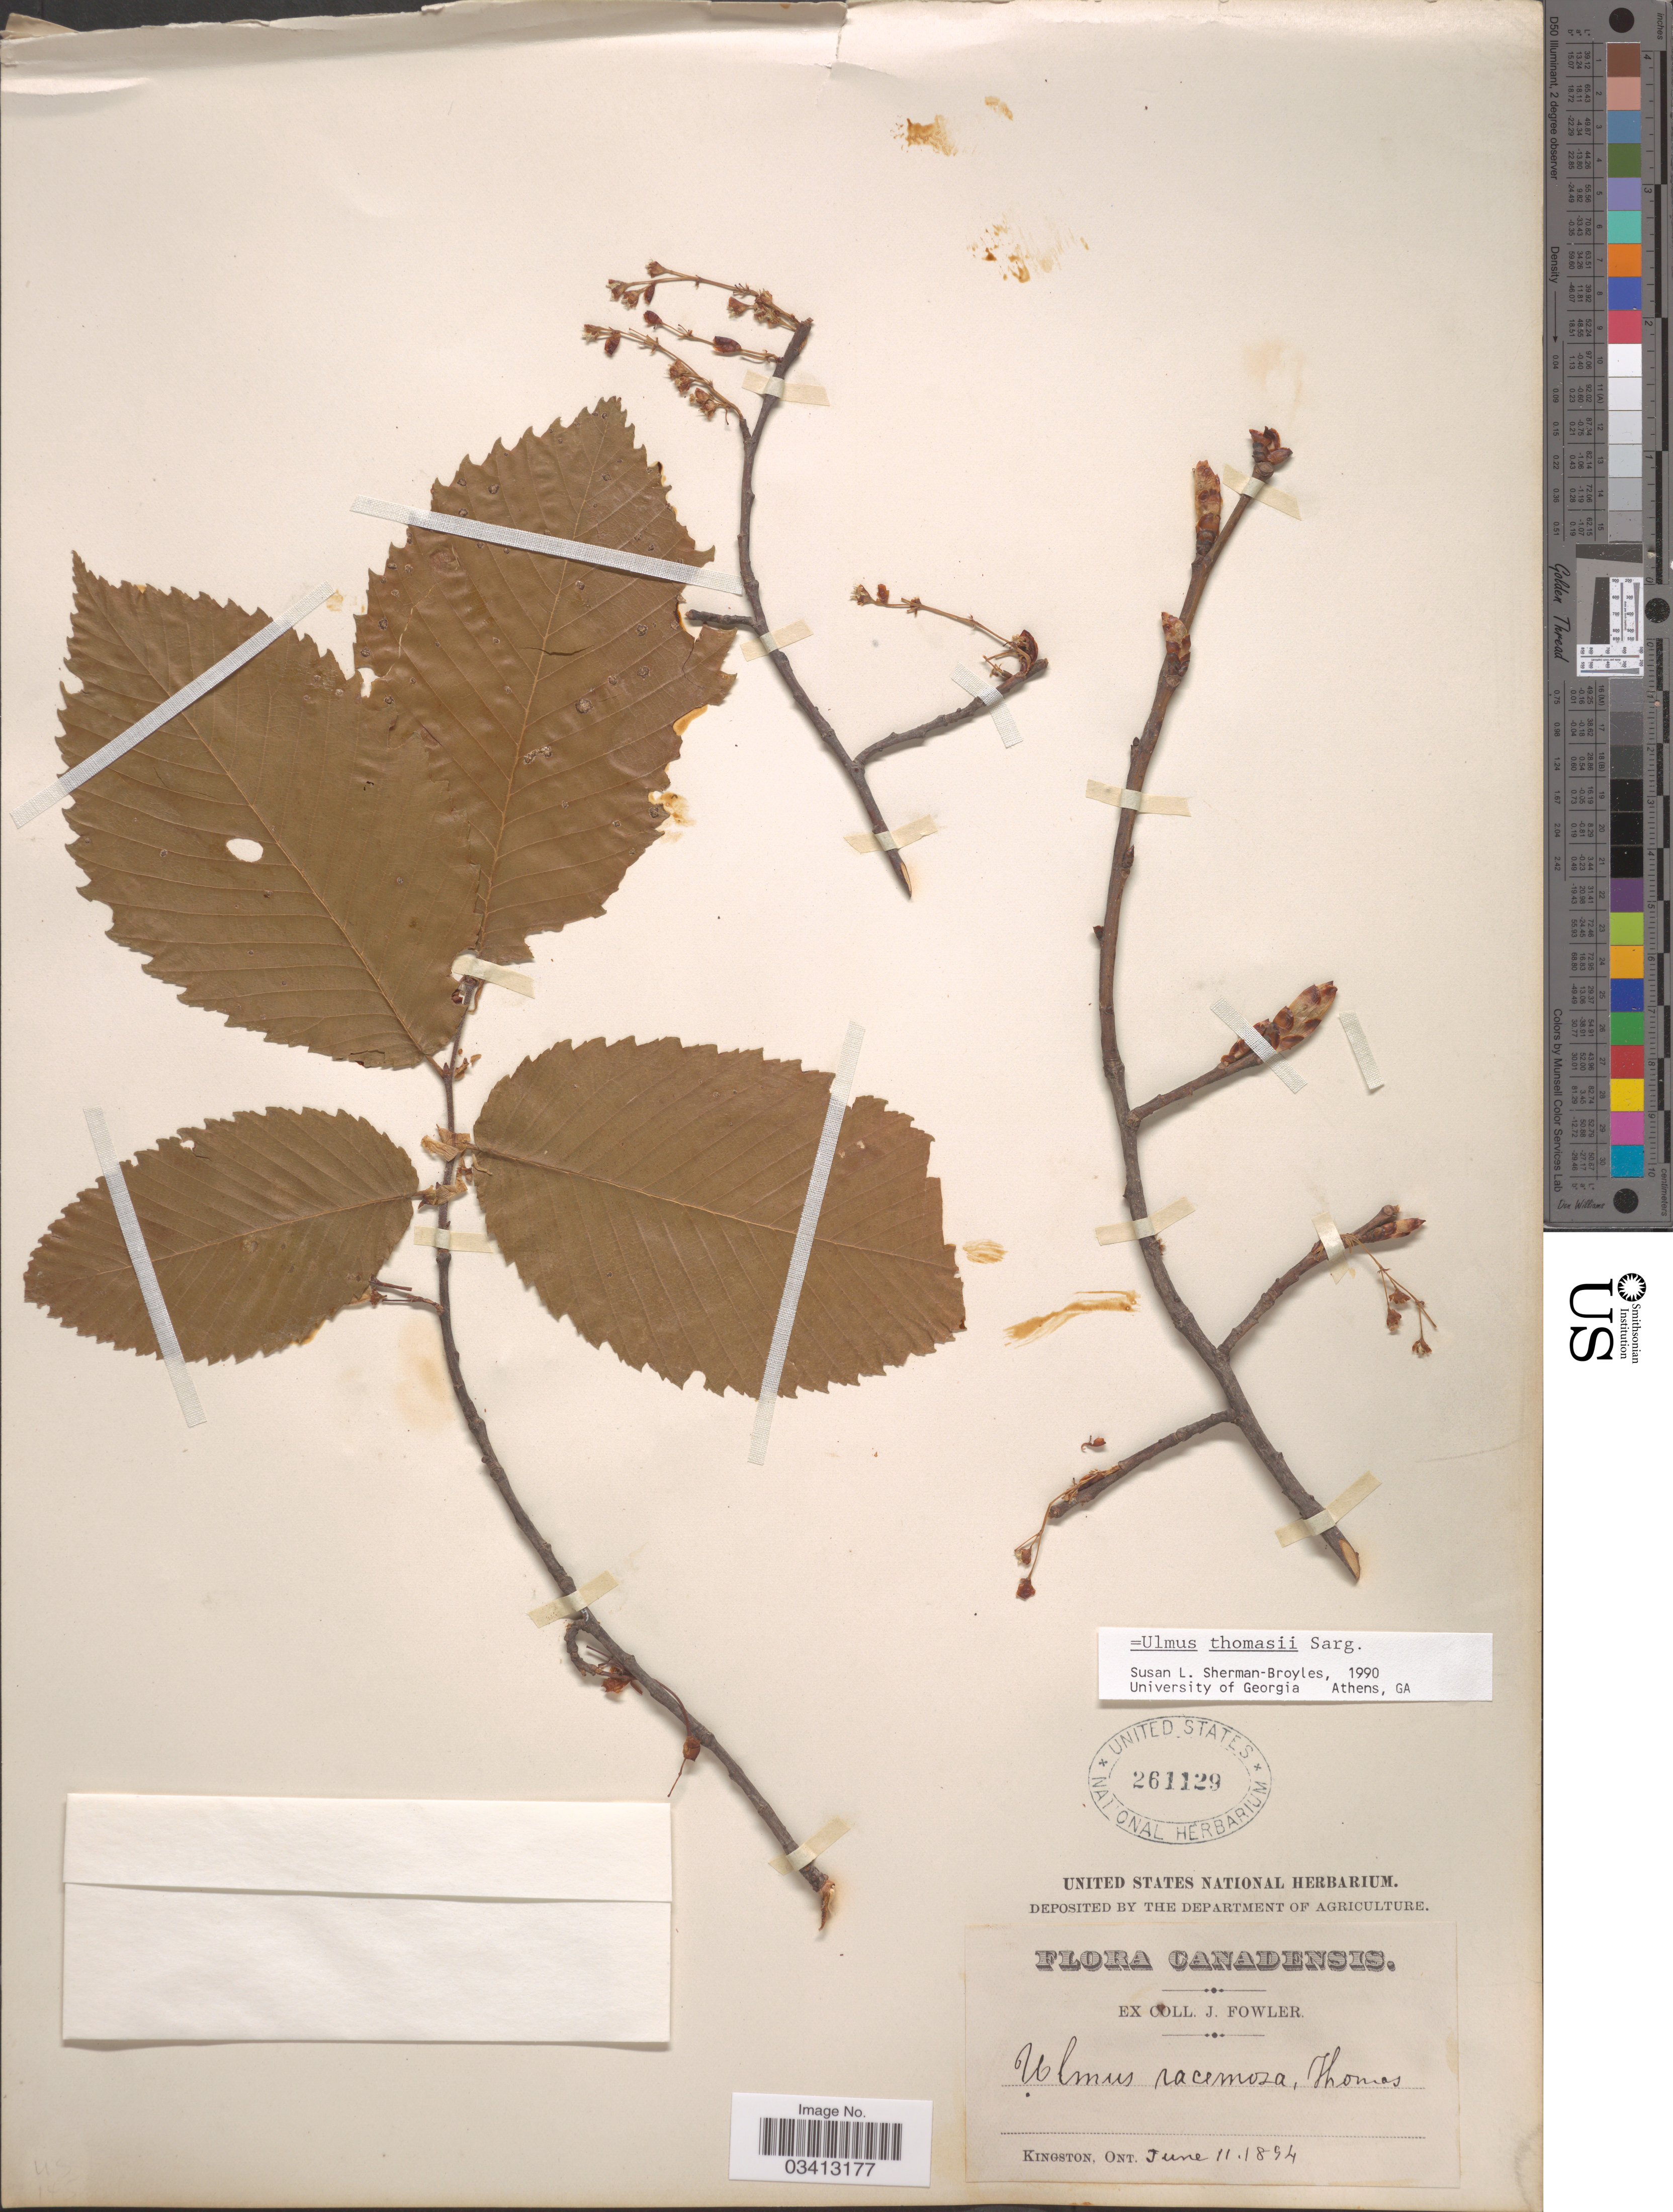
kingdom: Plantae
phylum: Tracheophyta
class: Magnoliopsida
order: Rosales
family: Ulmaceae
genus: Ulmus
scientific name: Ulmus thomasii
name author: Sarg.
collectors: J. Fowler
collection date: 1894-06-11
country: Canada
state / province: Ontario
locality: Kingston.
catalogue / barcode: US 261129